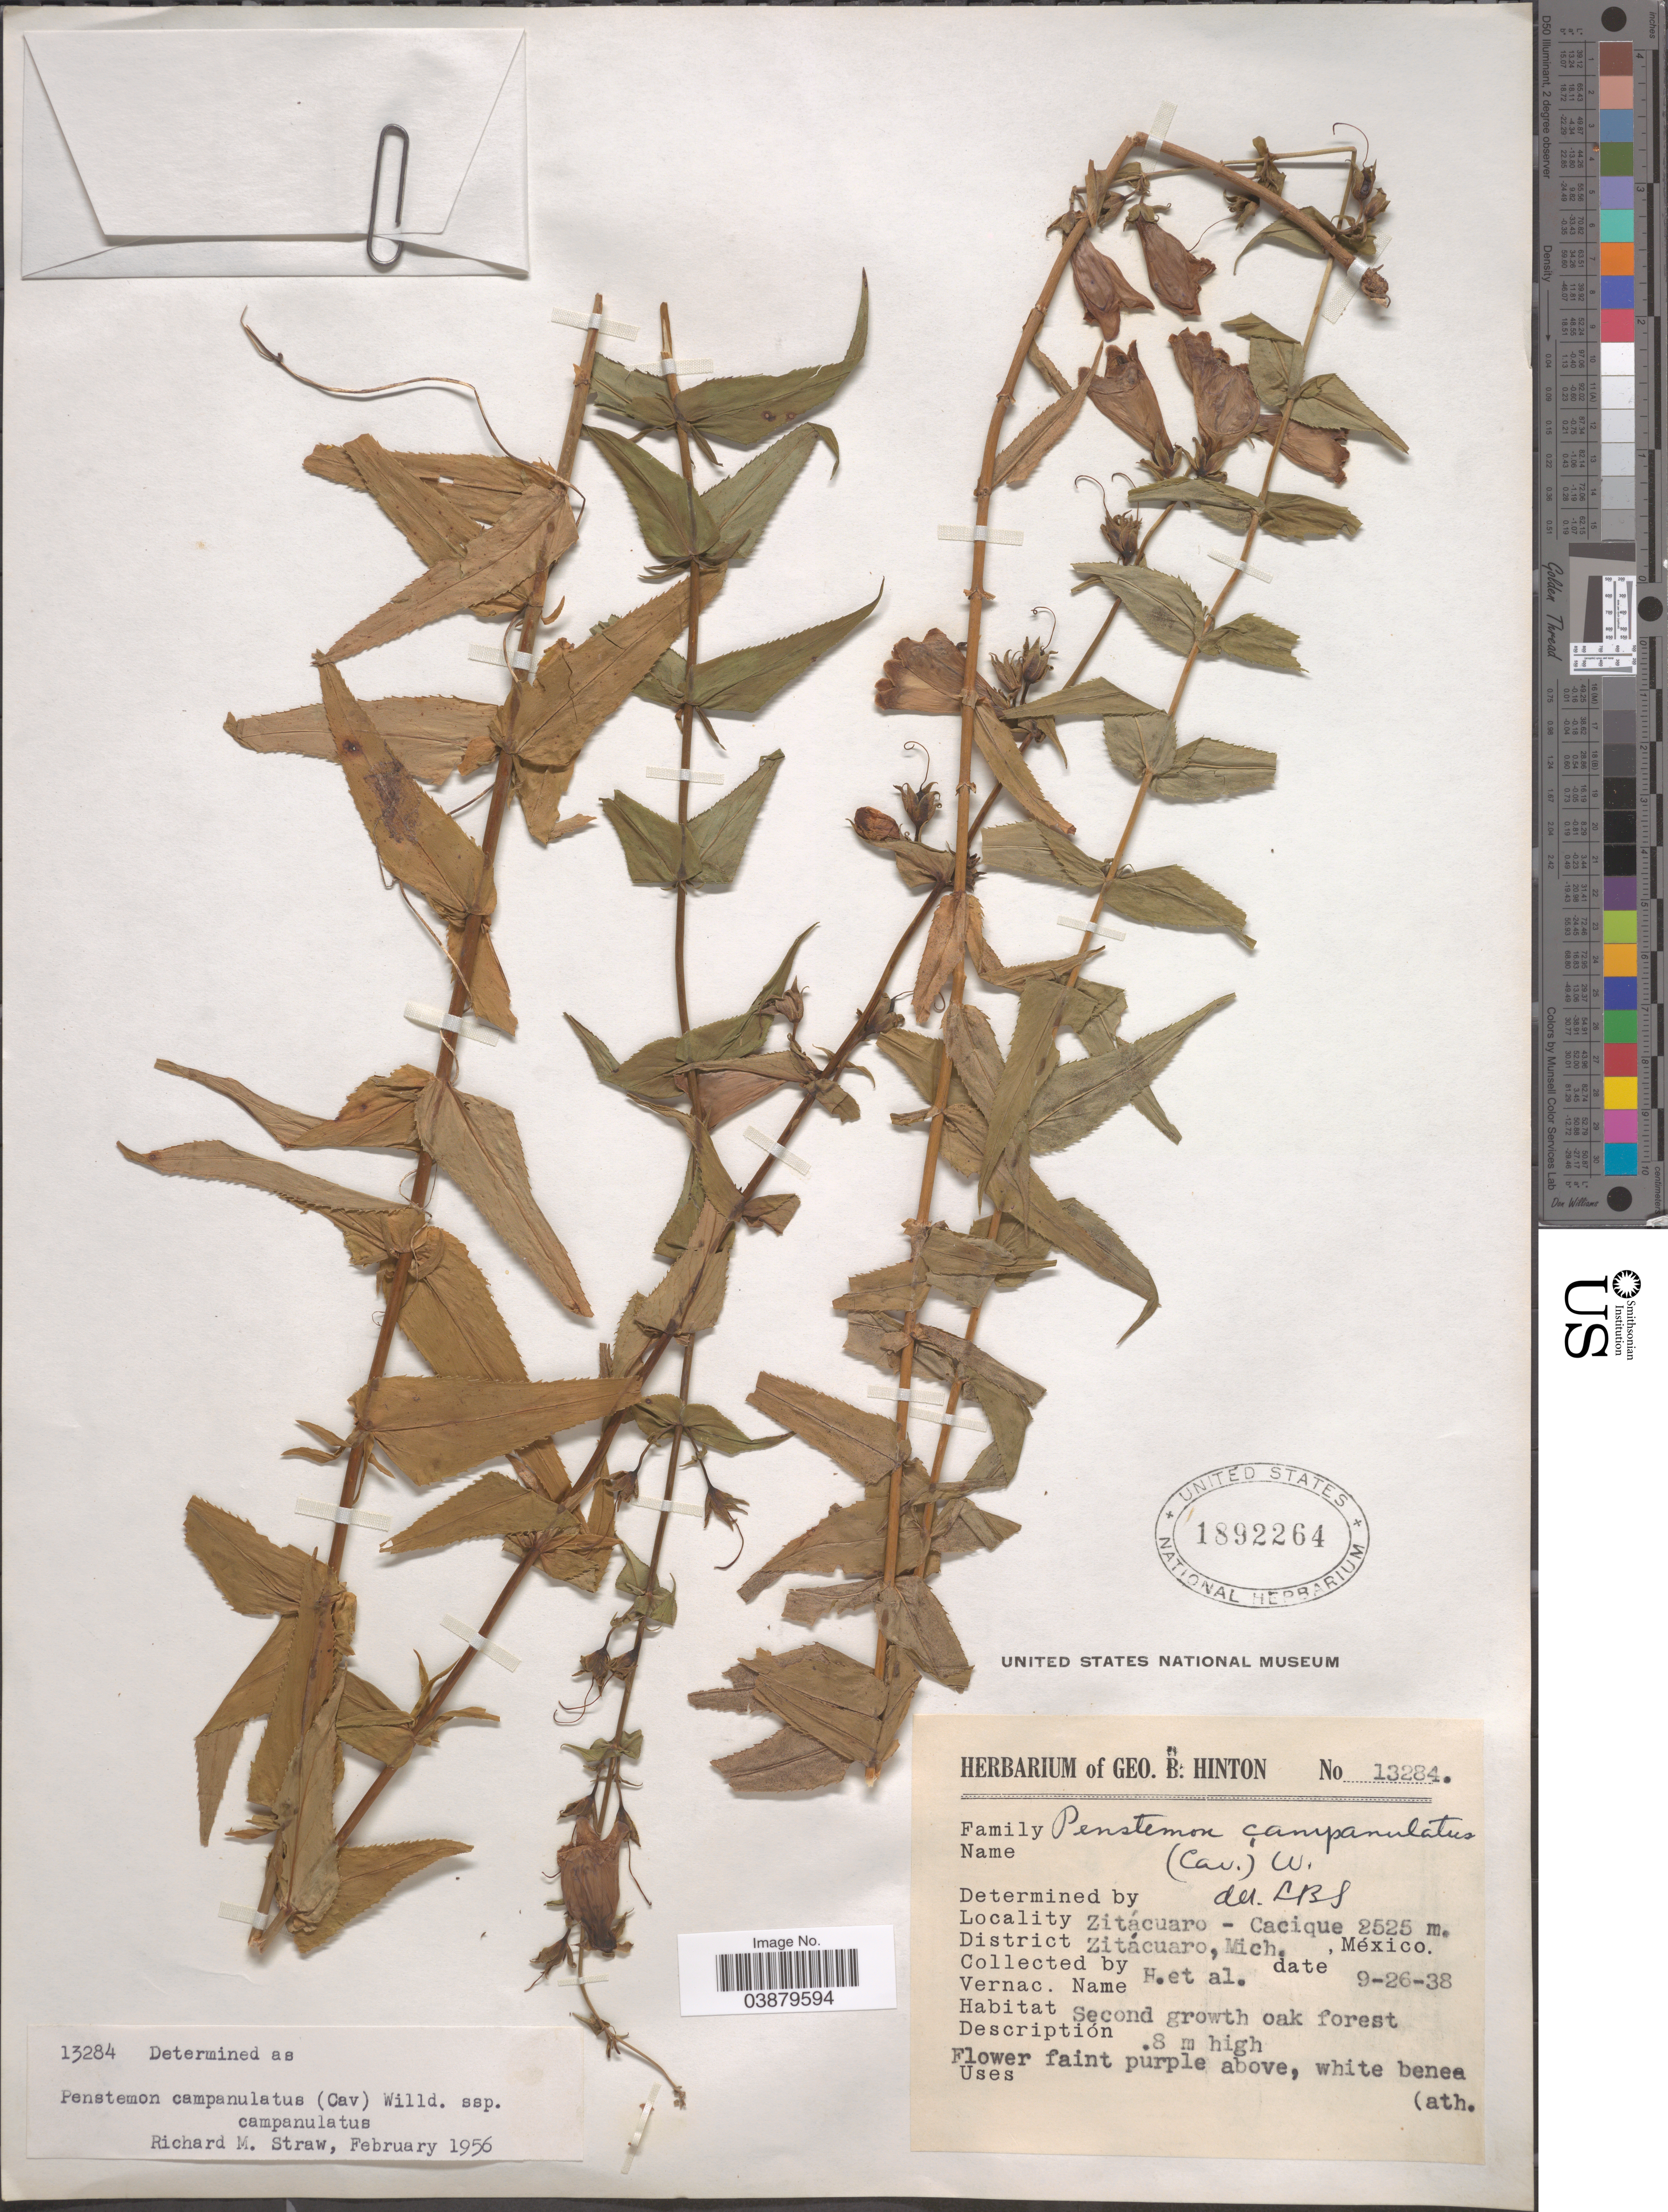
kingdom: Plantae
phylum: Tracheophyta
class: Magnoliopsida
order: Lamiales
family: Plantaginaceae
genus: Penstemon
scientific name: Penstemon campanulatus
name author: (Cav.) Willd.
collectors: G. B. Hinton & et al.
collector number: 13284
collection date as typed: Transcribed d/m/y: 26/9/38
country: Mexico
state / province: Michoacán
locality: Zitácuaro - Cacique. District Zitácuaro, Mich.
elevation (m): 2525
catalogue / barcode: US 1892264